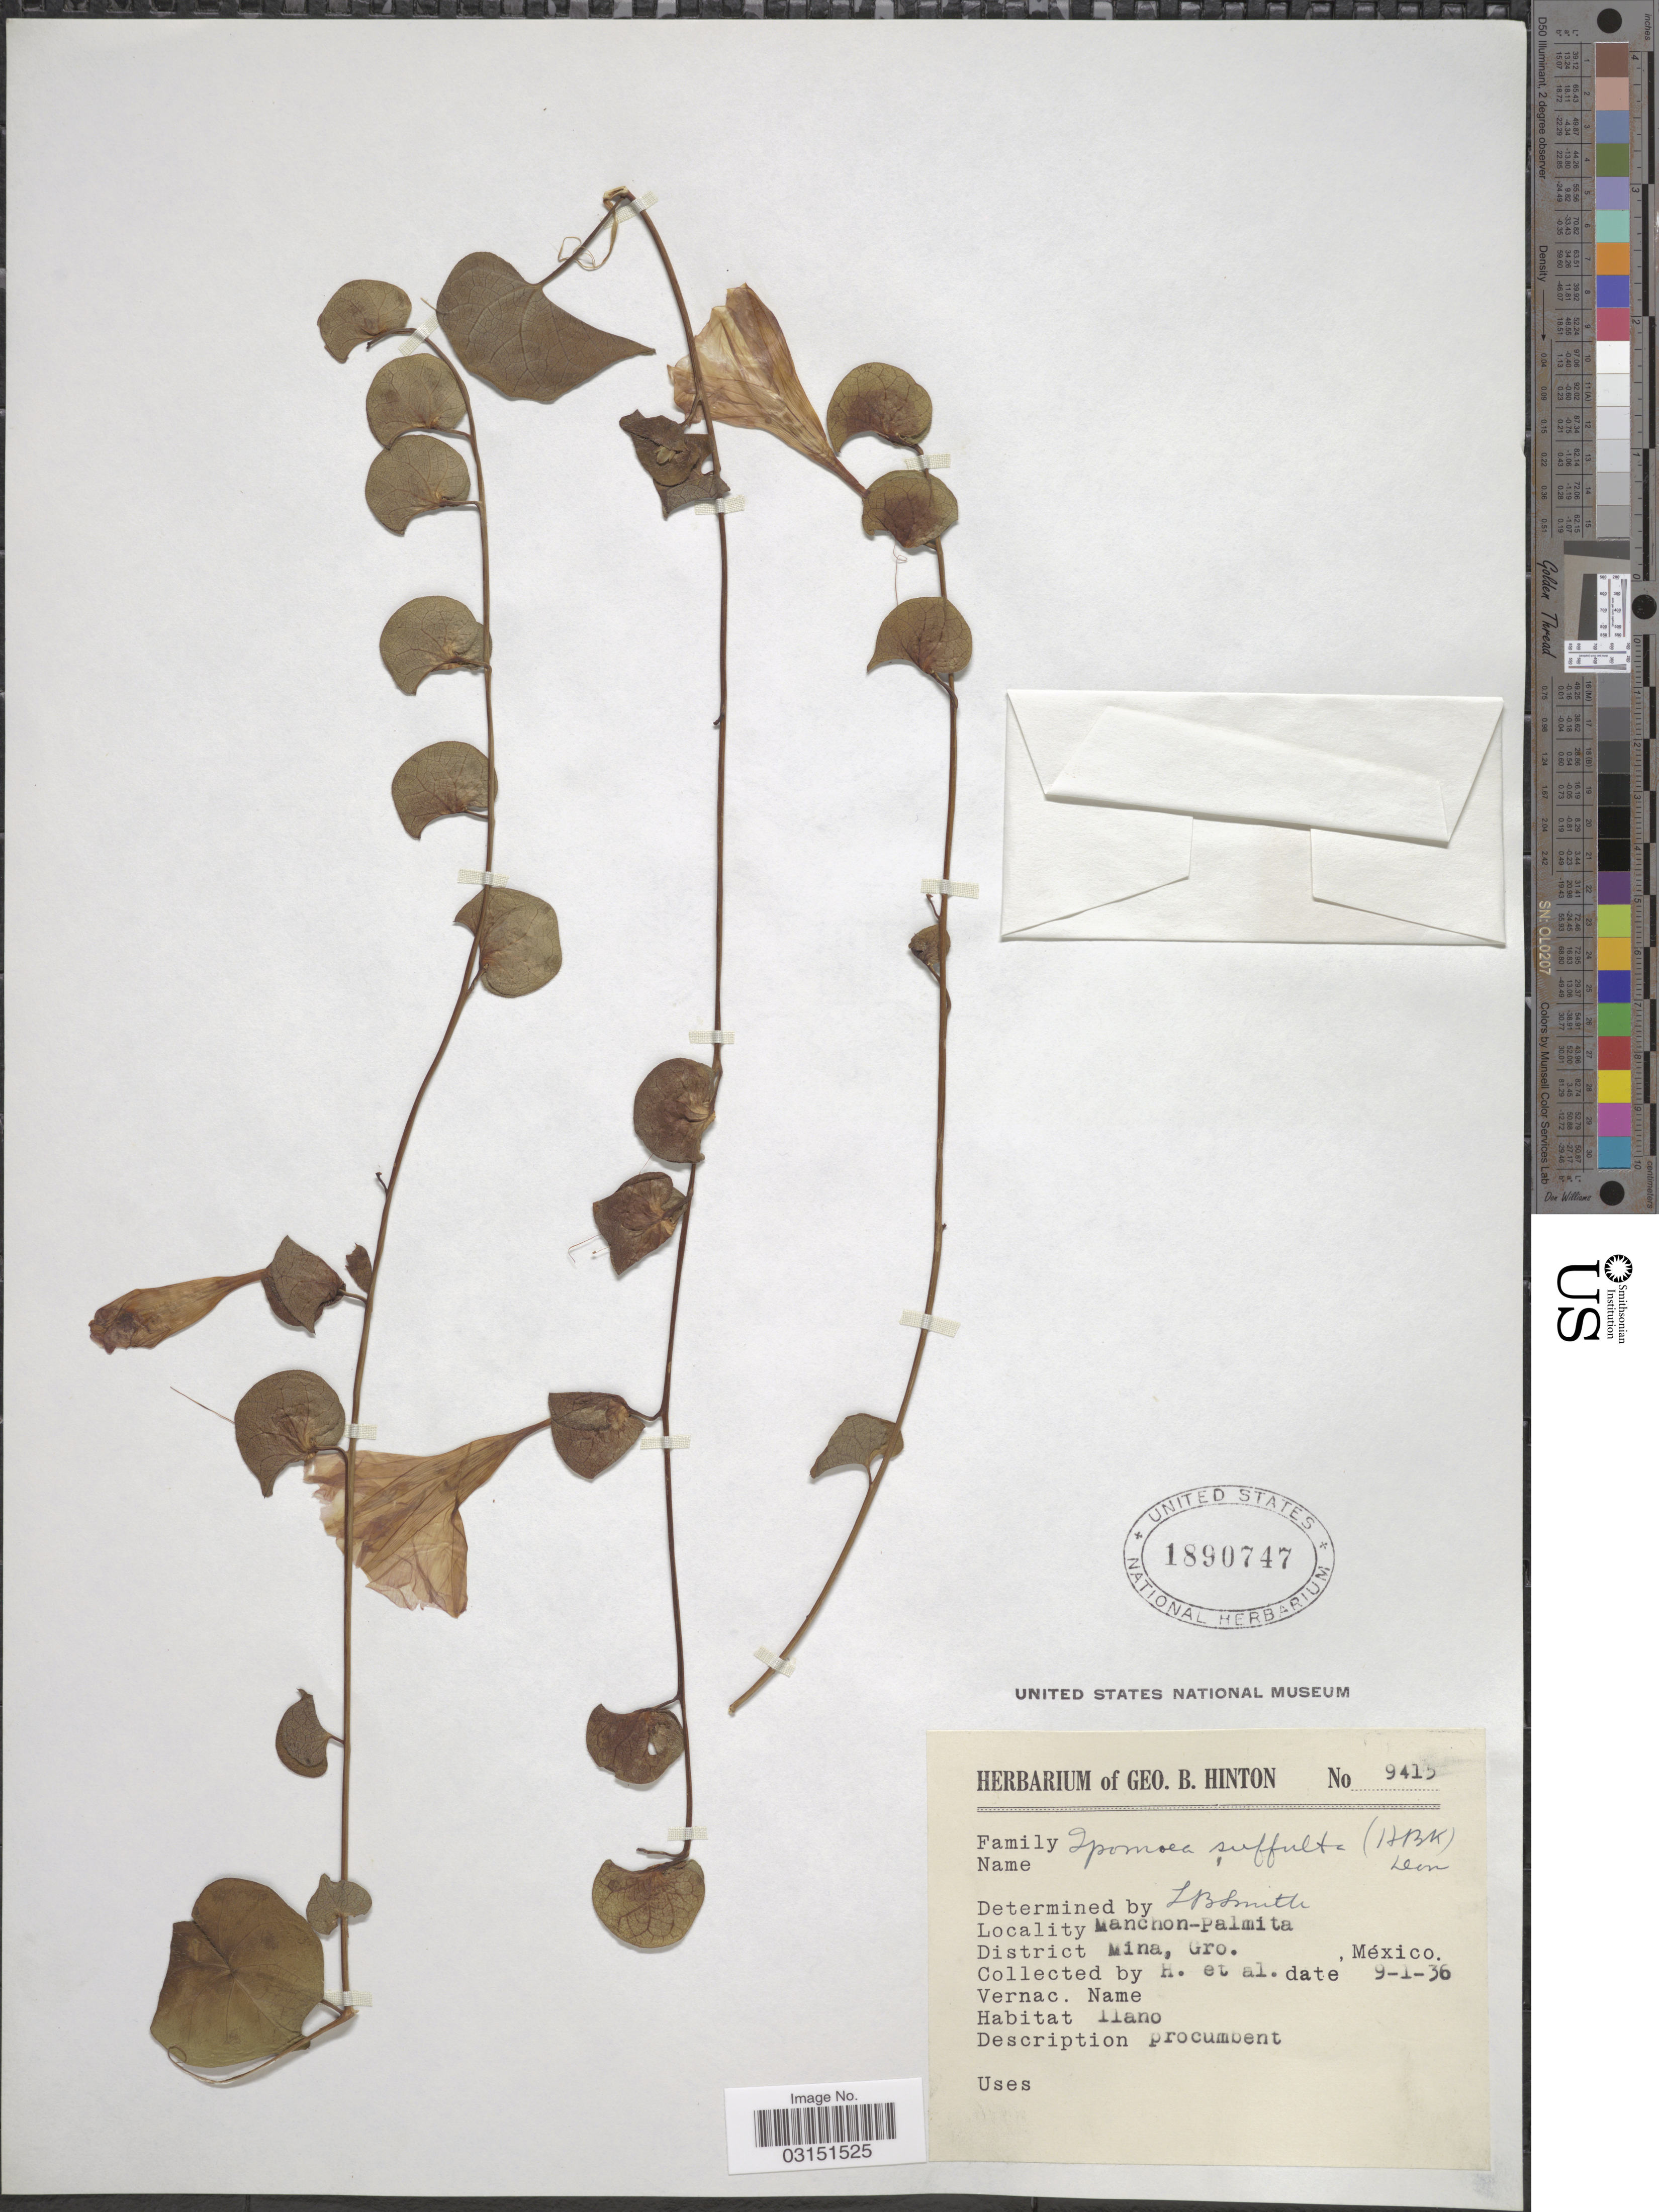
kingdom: Plantae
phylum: Tracheophyta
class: Magnoliopsida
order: Solanales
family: Convolvulaceae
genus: Ipomoea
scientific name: Ipomoea suffulta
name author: (Kunth) G. Don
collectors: G. B. Hinton & et al.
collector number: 9415*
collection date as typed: Transcribed d/m/y: 9/1/36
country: Mexico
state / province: Guerrero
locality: Manchon-Palmita. District Mina.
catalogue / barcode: US 1890747